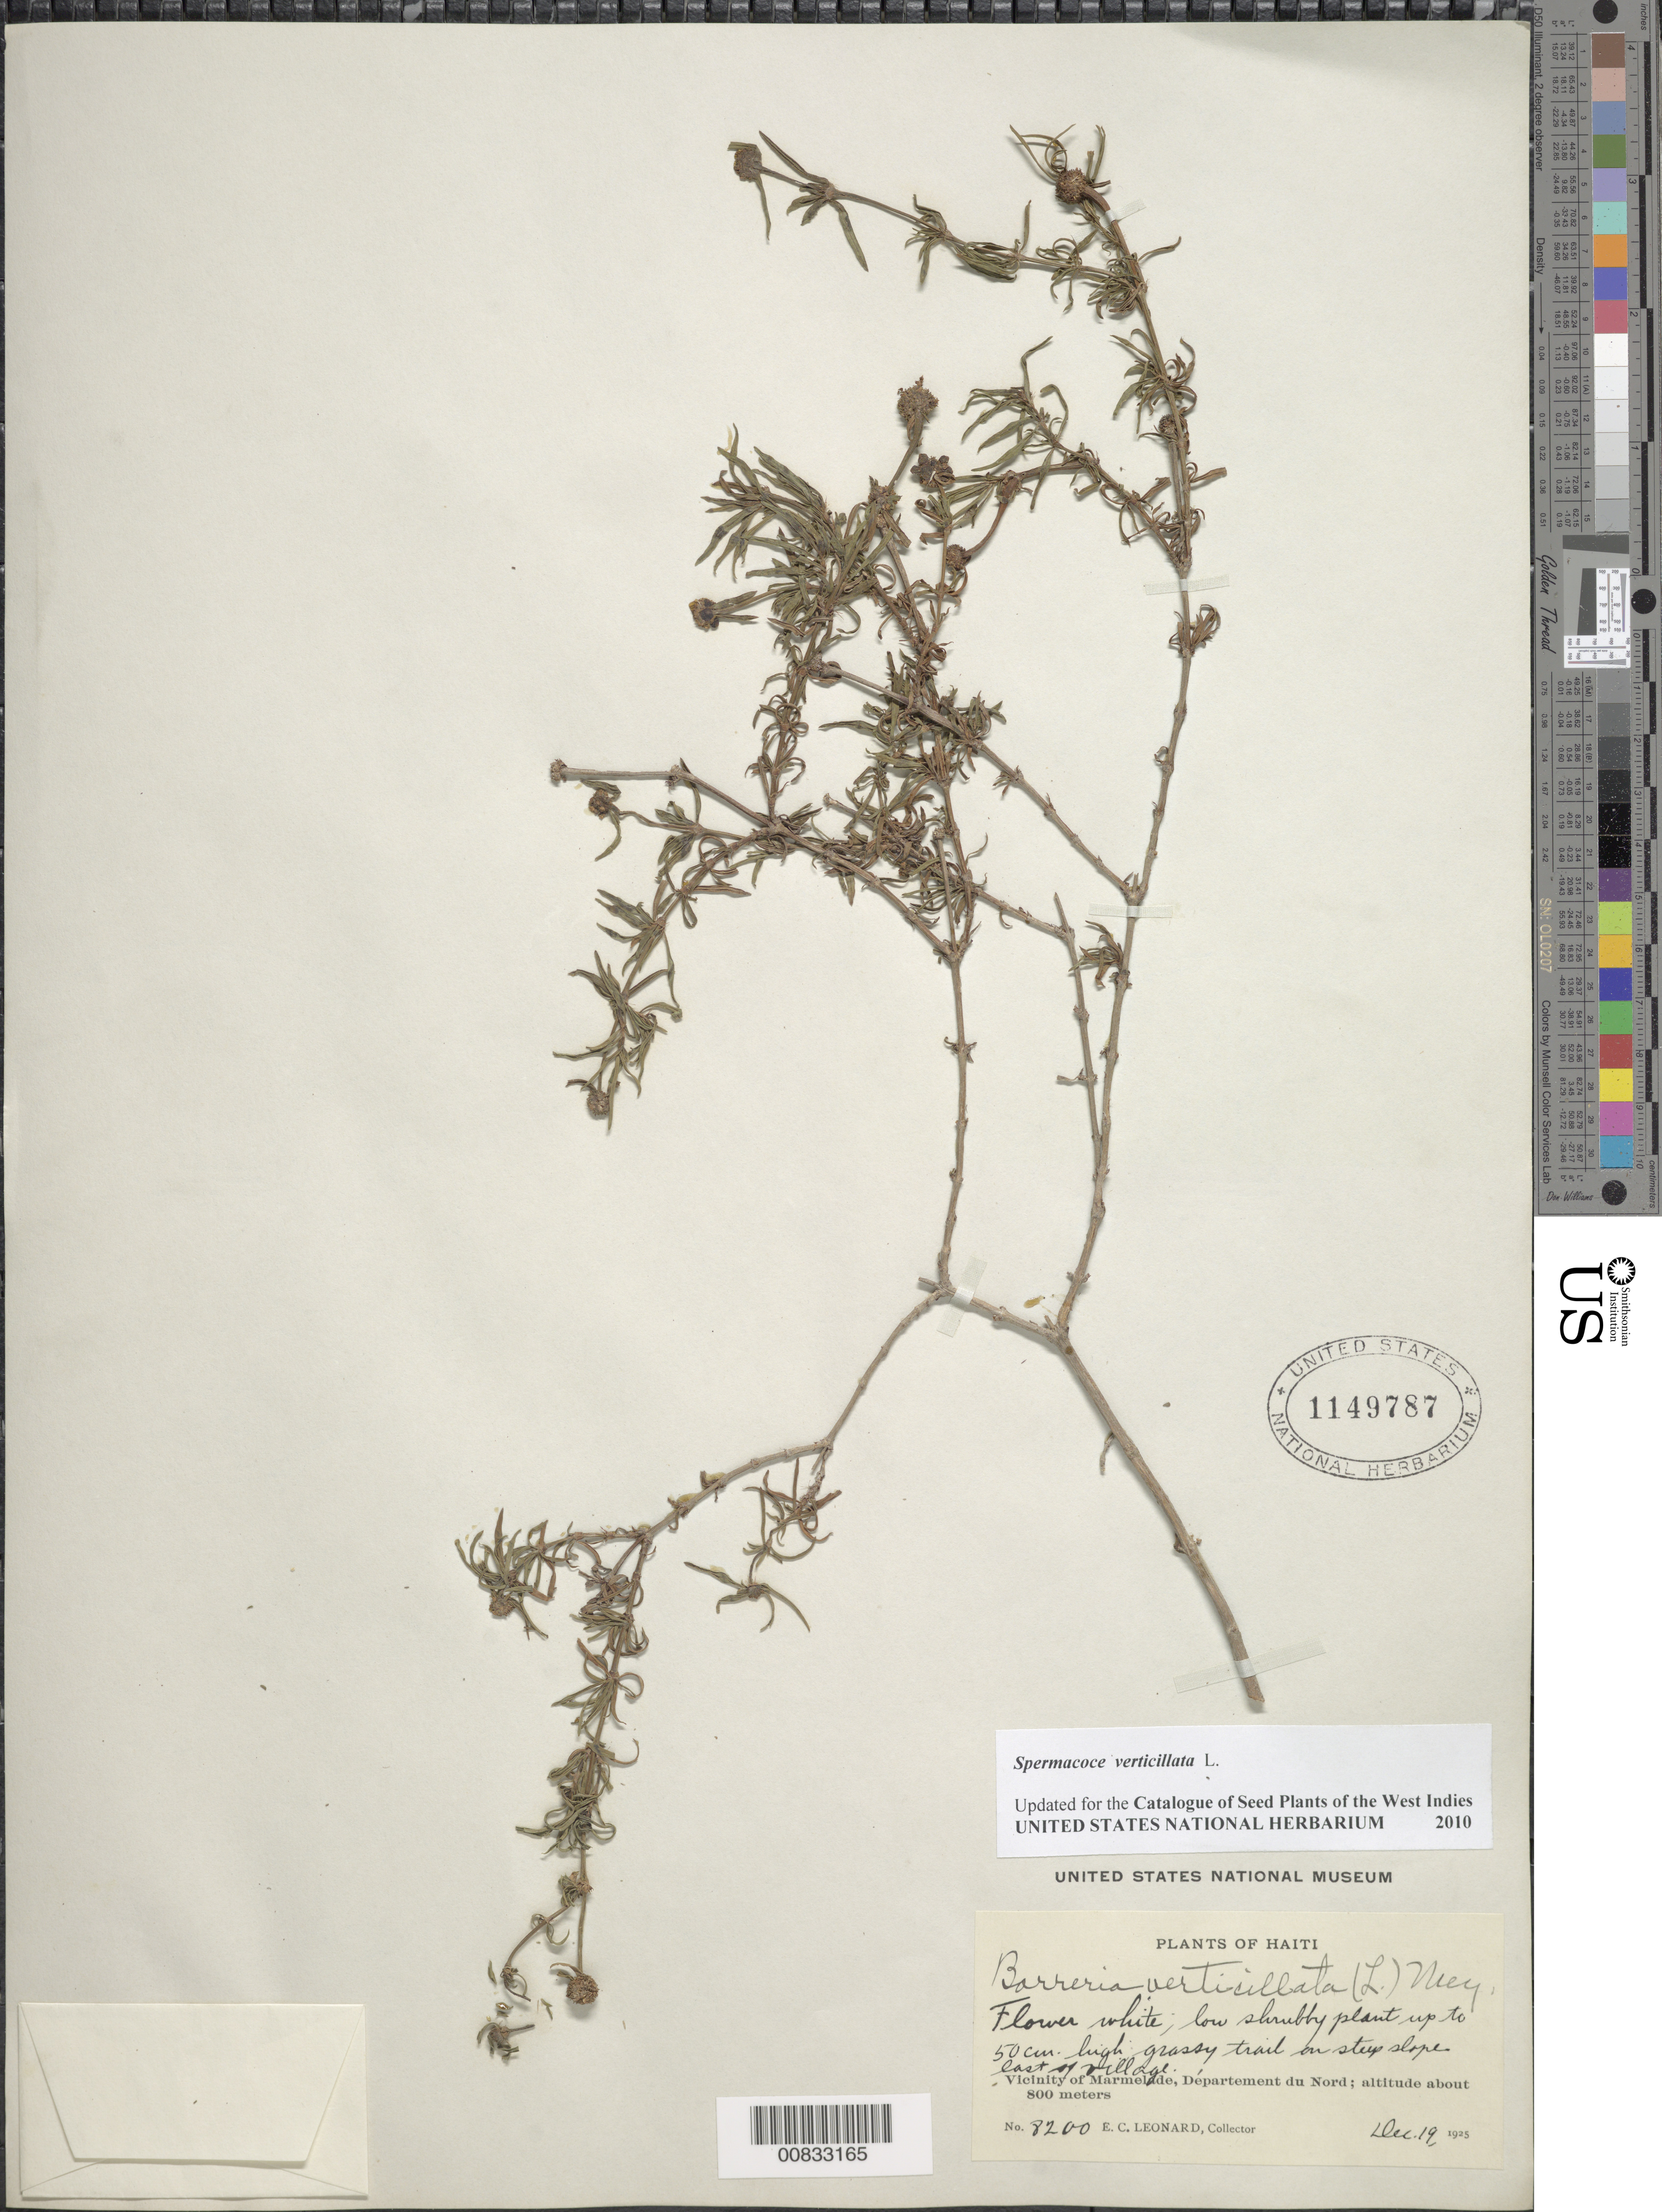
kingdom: Plantae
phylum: Tracheophyta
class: Magnoliopsida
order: Gentianales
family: Rubiaceae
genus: Spermacoce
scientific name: Spermacoce verticillata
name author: L.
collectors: E. C. Leonard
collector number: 8200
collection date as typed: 19 Dec 1925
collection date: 1925-12-19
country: Haiti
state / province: Nord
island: Hispaniola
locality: Vicinity of Marmelade, E of village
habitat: Grassy trail on steep slope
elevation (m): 800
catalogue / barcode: US 1149787